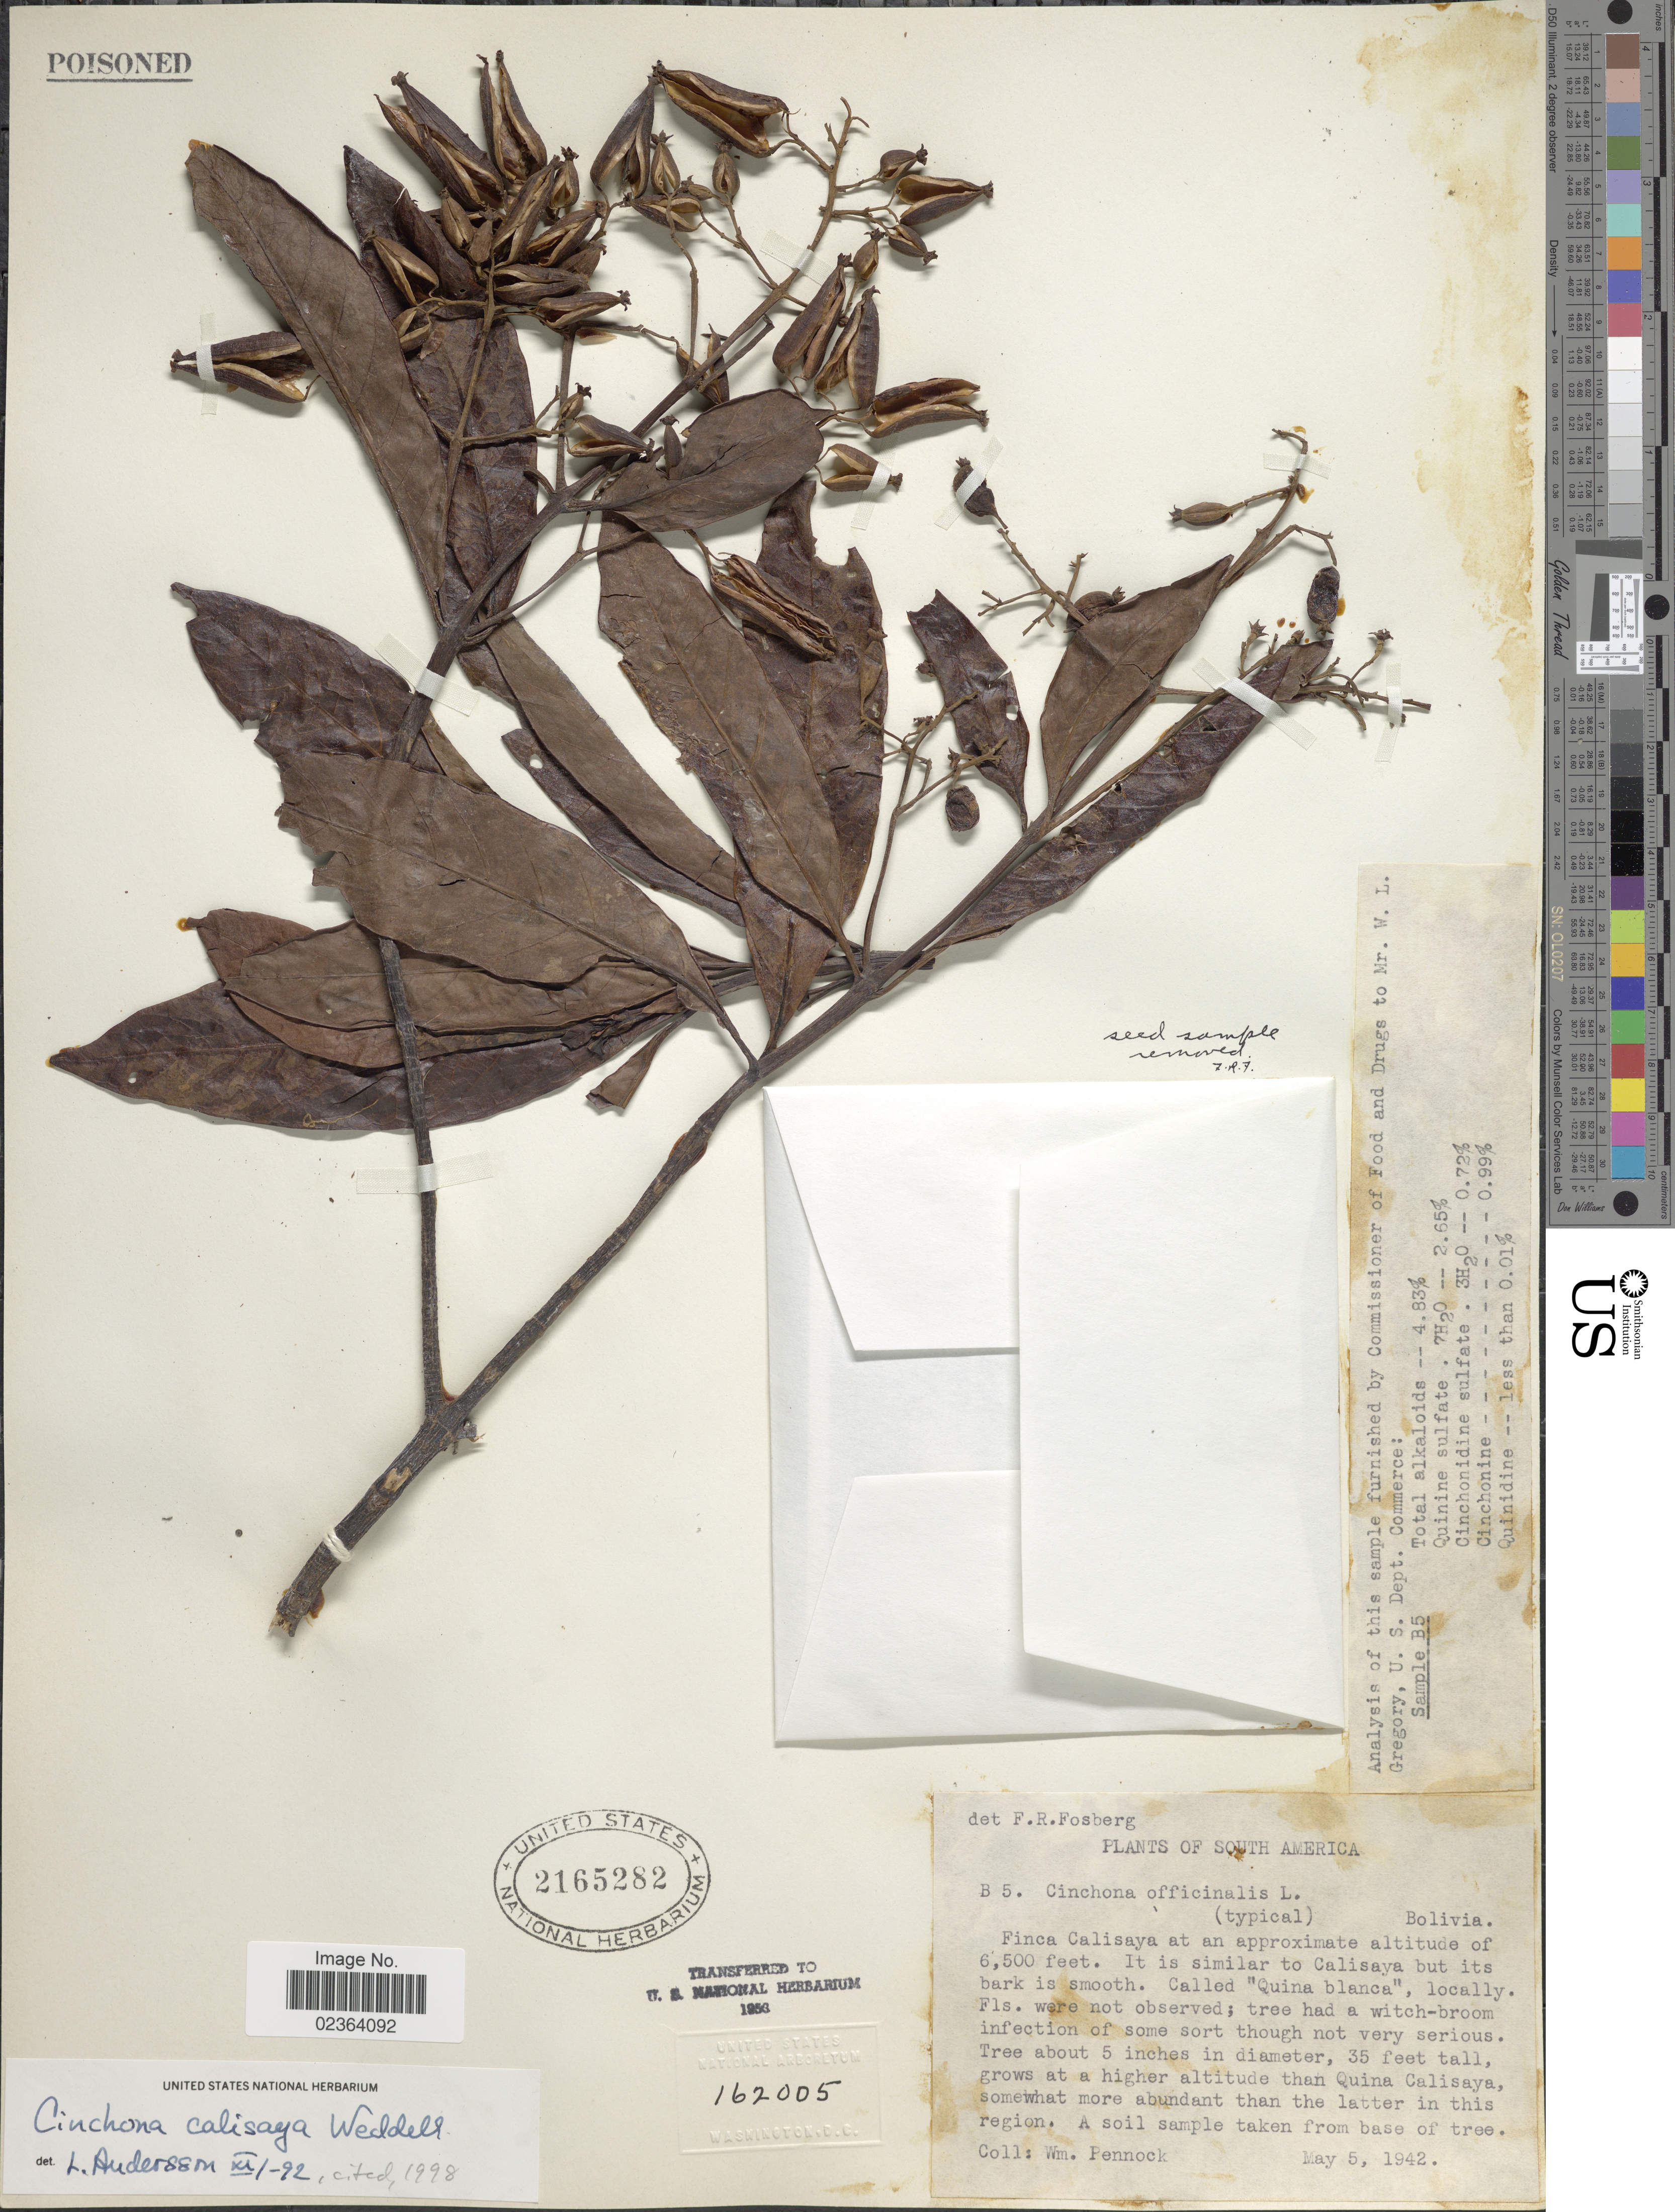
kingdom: Plantae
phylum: Tracheophyta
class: Magnoliopsida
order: Gentianales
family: Rubiaceae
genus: Cinchona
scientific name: Cinchona calisaya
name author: Wedd.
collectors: W. Pennock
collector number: B 5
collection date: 1942-05-05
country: Bolivia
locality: Finca Calisaya, It is similar to Calisaya but its bark is smooth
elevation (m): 1981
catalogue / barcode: US 2165282